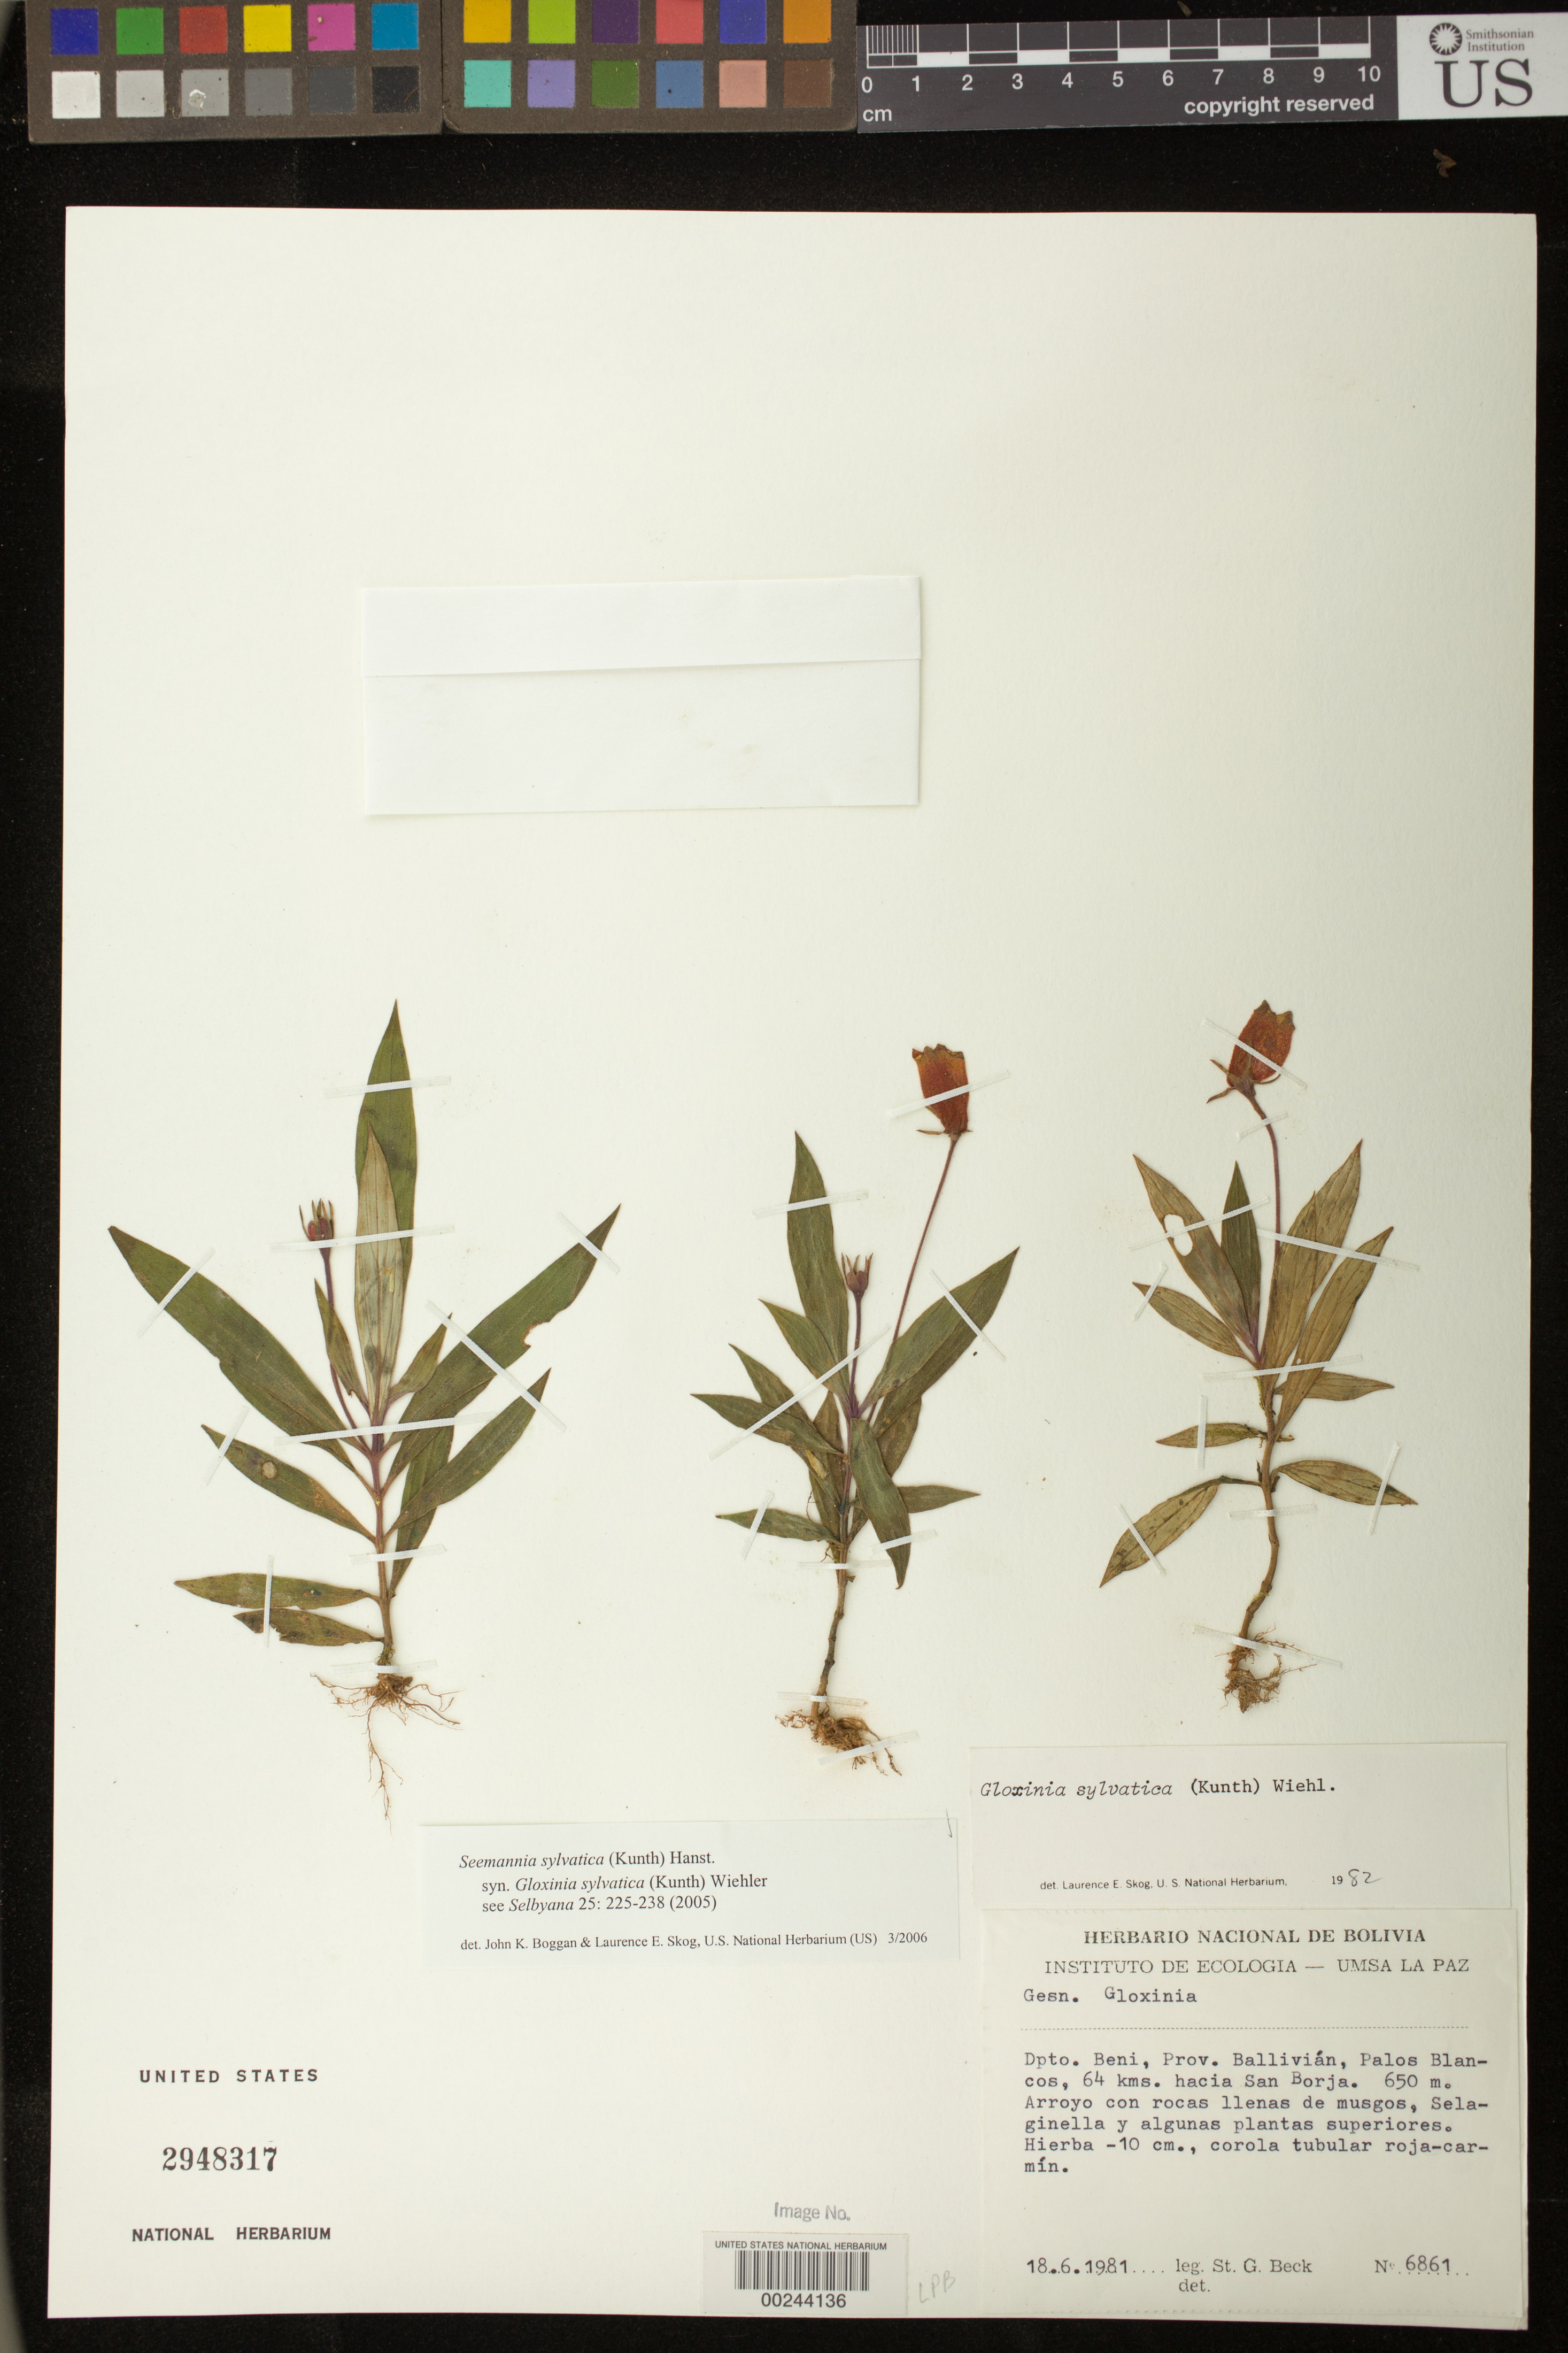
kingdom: Plantae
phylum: Tracheophyta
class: Magnoliopsida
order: Lamiales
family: Gesneriaceae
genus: Seemannia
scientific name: Seemannia sylvatica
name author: (Kunth) Hanst.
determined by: Boggan, J. K.; Skog, L. E.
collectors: S. G. Beck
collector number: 6861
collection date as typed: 18 Jun 1981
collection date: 1981-06-18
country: Bolivia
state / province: Beni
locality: Prov. Ballivian, Palos Blancos, 64 km toward San Borja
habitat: Small stream with moss-covered rocks, ...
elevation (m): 650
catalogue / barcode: US 2948317